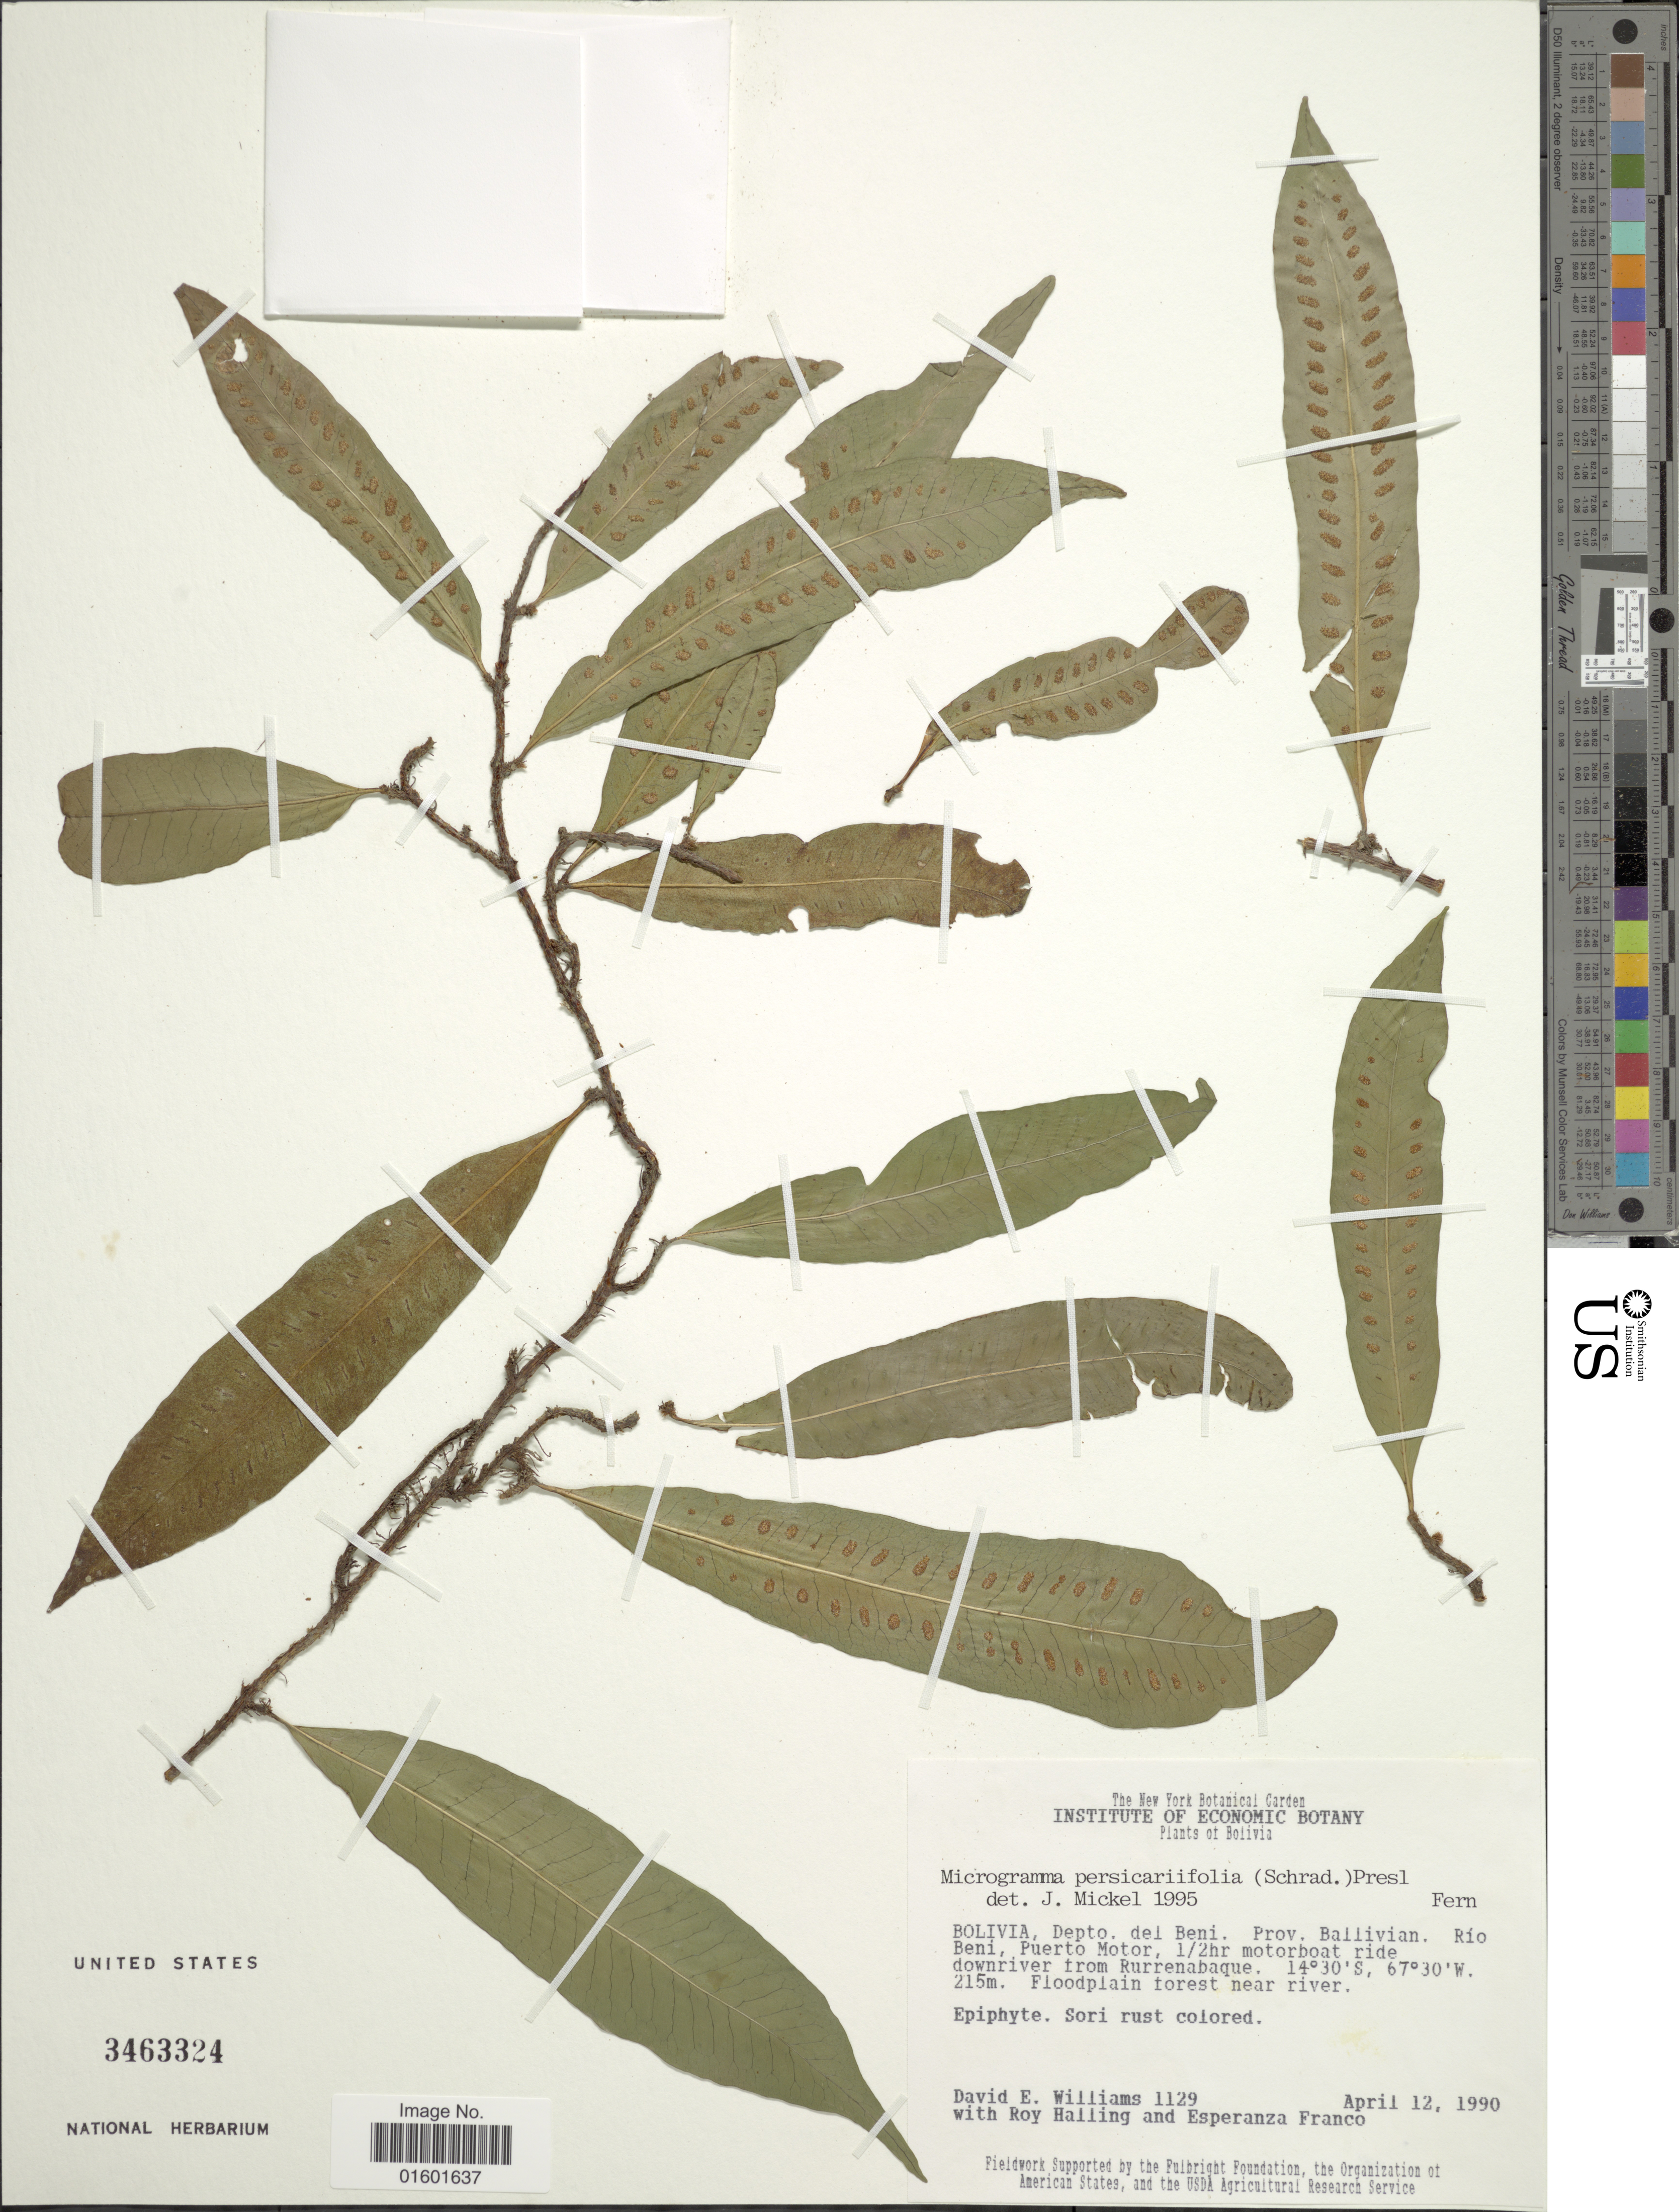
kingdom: Plantae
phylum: Tracheophyta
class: Polypodiopsida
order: Polypodiales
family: Polypodiaceae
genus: Microgramma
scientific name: Microgramma persicariifolia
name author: (Schrad.) C. Presl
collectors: D. E. Williams, R. Halling & E. Franco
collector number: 1129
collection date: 1990-04-12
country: Bolivia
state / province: Beni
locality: Prov. Ballivian. Rio Beni, Puerto Motor. 1/2 hr motorboat ride downriver from Rurrneabaque. Floodplain forest near river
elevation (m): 215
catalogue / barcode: US 3463324